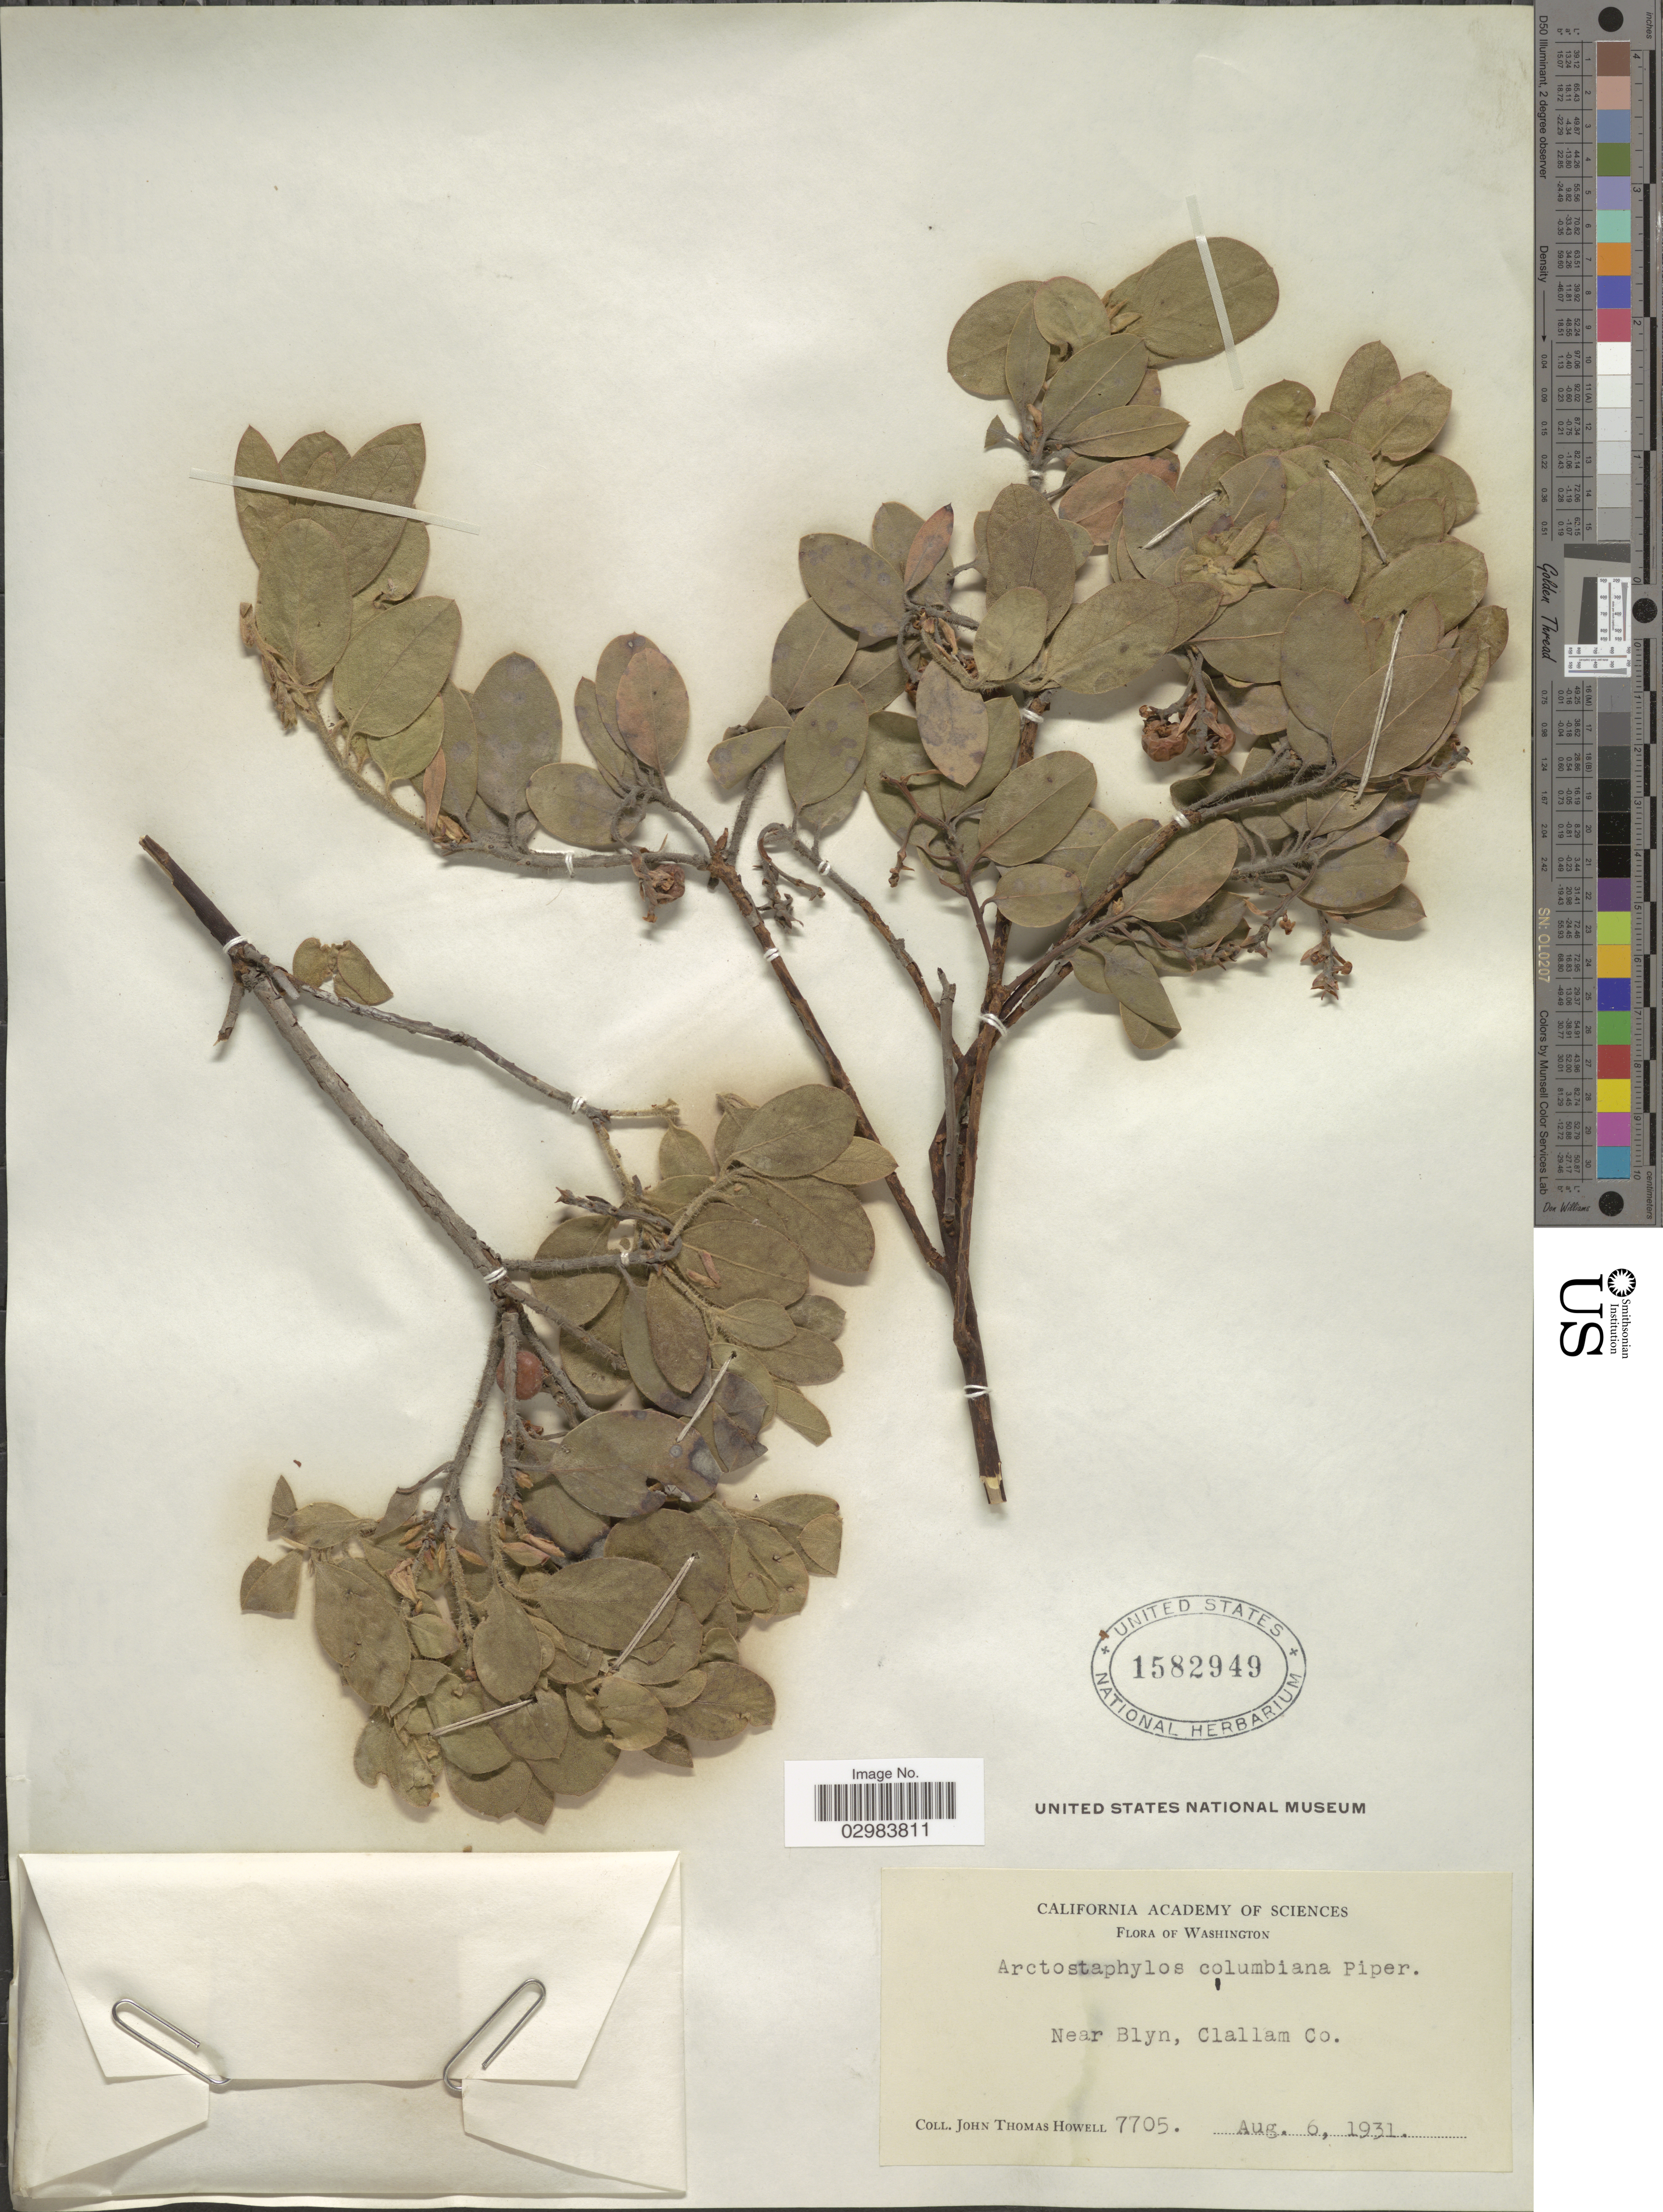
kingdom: Plantae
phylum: Tracheophyta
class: Magnoliopsida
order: Ericales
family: Ericaceae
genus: Arctostaphylos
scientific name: Arctostaphylos columbiana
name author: Piper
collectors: J. T. Howell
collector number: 7705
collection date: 1931-08-06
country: United States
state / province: Washington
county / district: Clallam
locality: Near Blyn, Clallam Co.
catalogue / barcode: US 1582949